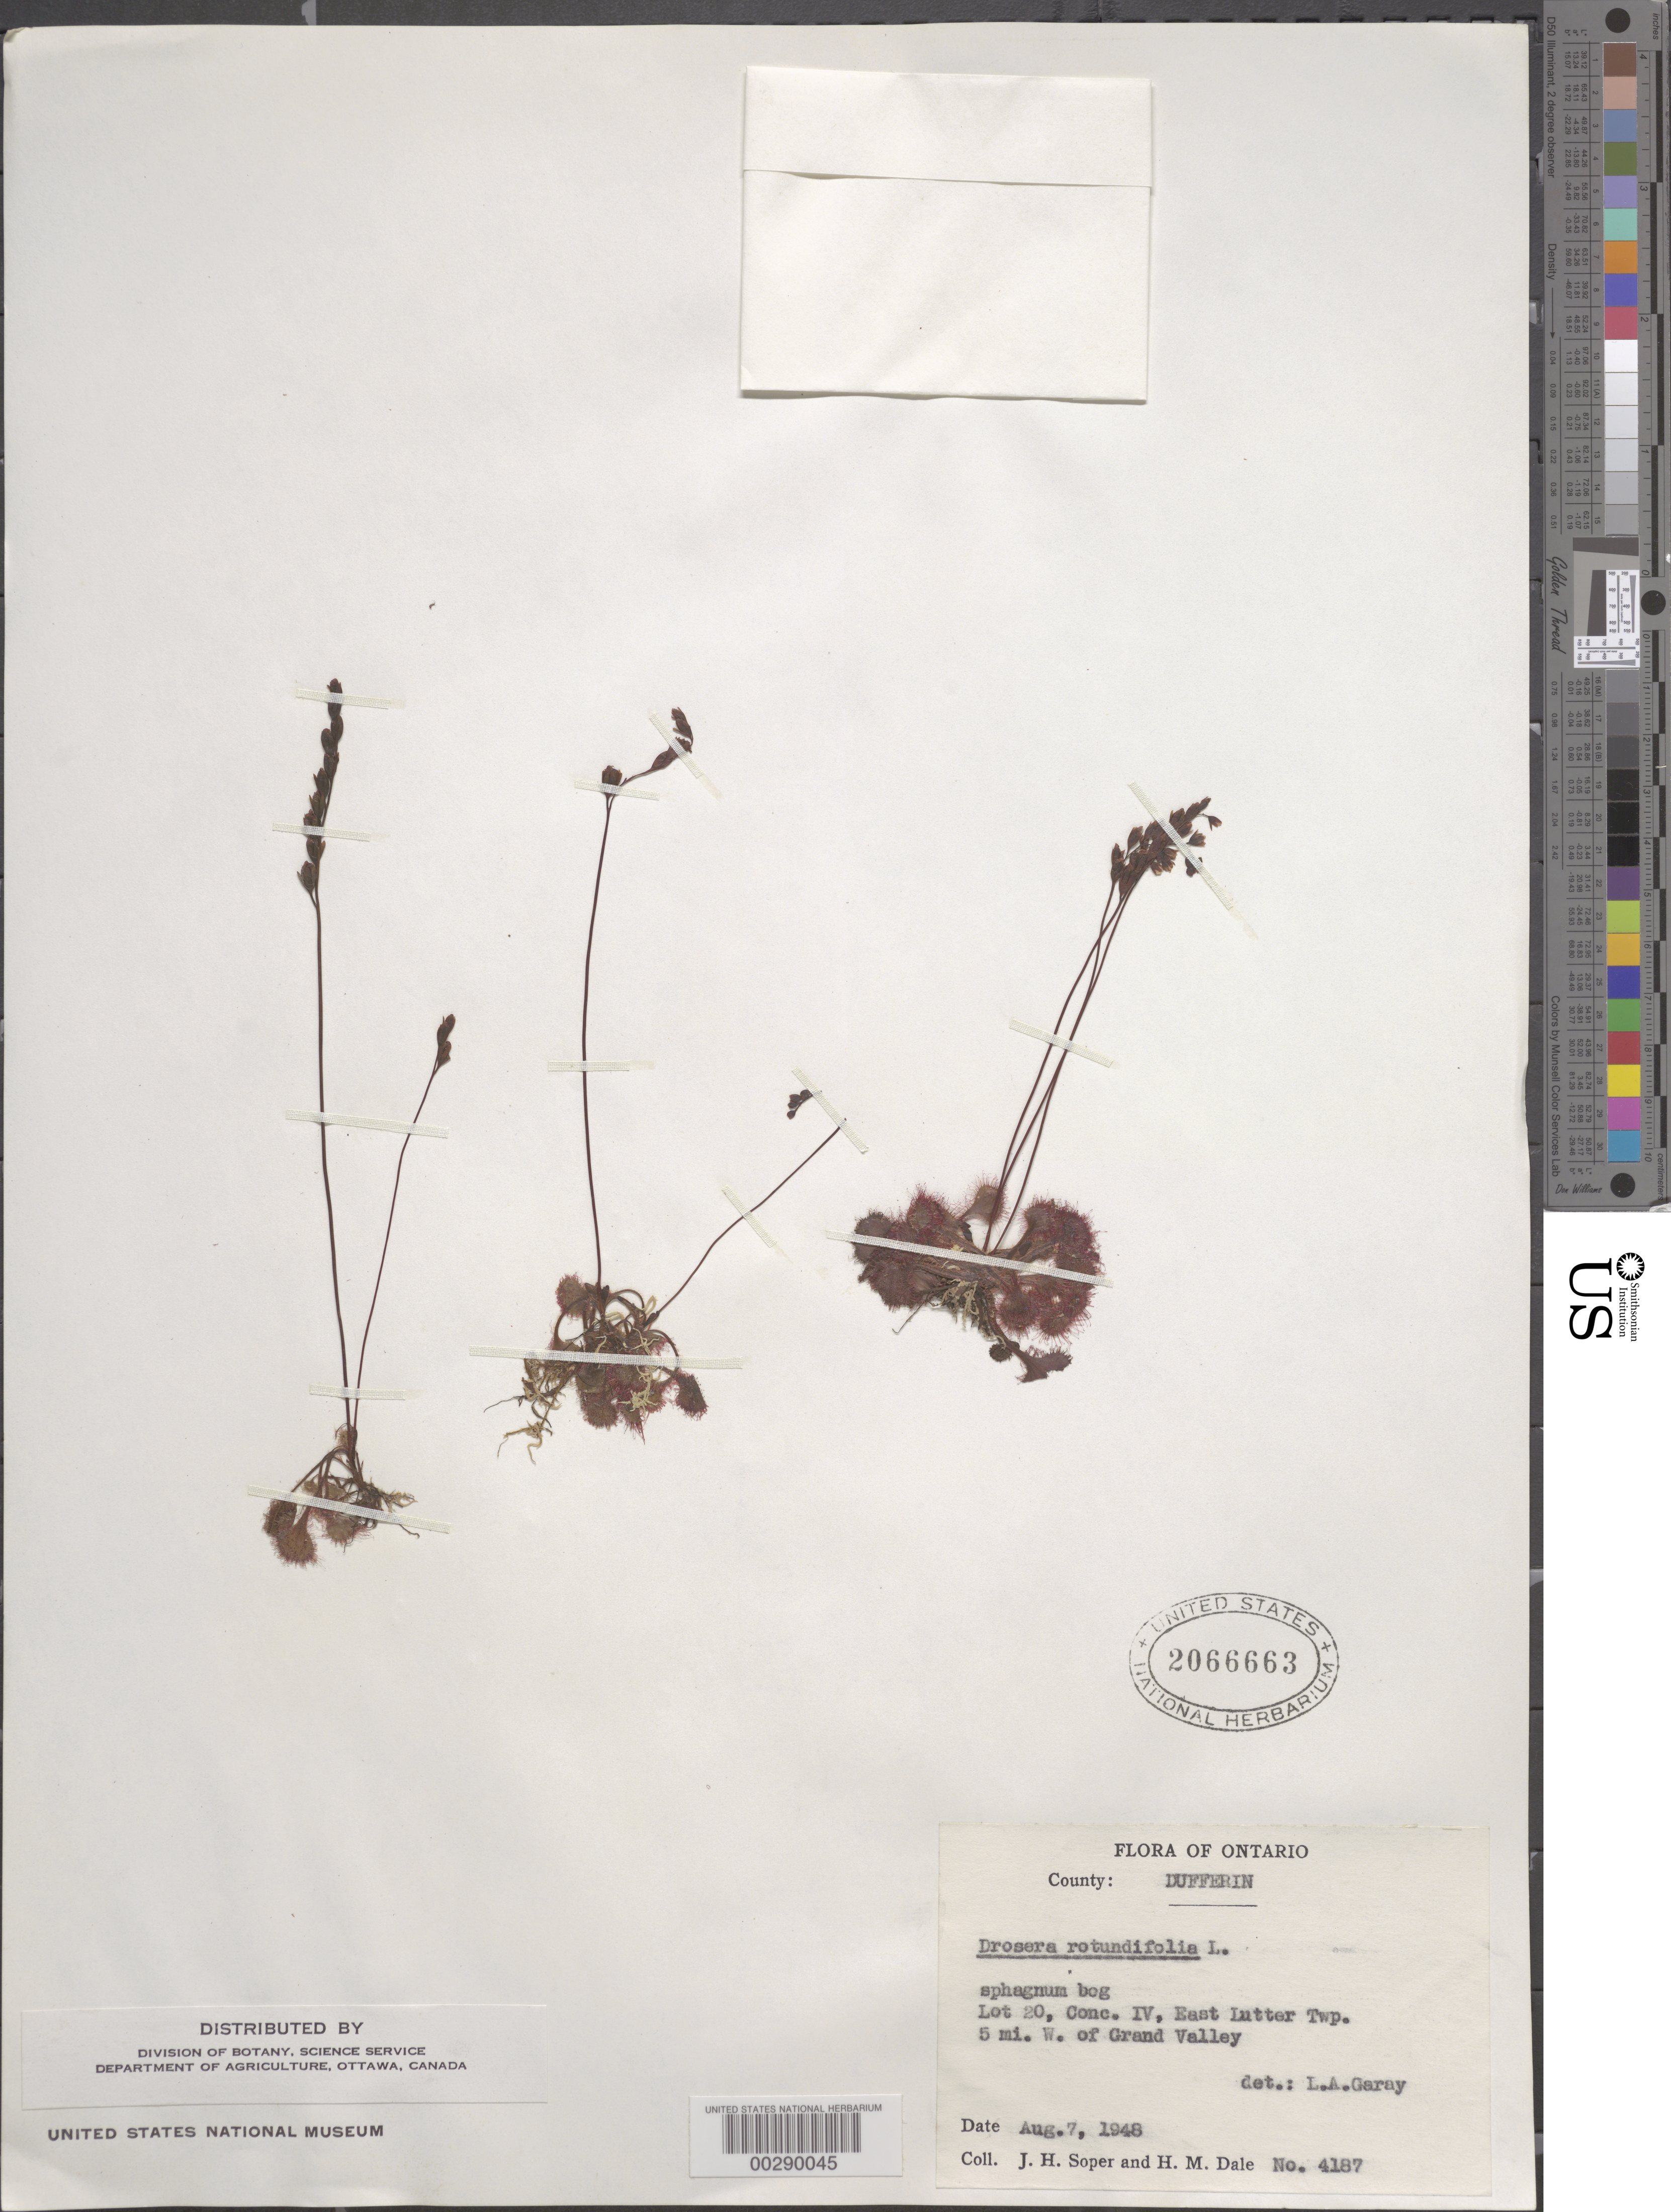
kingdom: Plantae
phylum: Tracheophyta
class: Magnoliopsida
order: Caryophyllales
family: Droseraceae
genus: Drosera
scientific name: Drosera rotundifolia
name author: L.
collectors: J. H. Soper & H. M. Dale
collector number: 4187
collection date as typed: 07 Aug 1948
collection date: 1948-08-07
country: Canada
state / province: Ontario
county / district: Dufferin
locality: Dufferin co., w of grand valley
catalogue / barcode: US 2066663